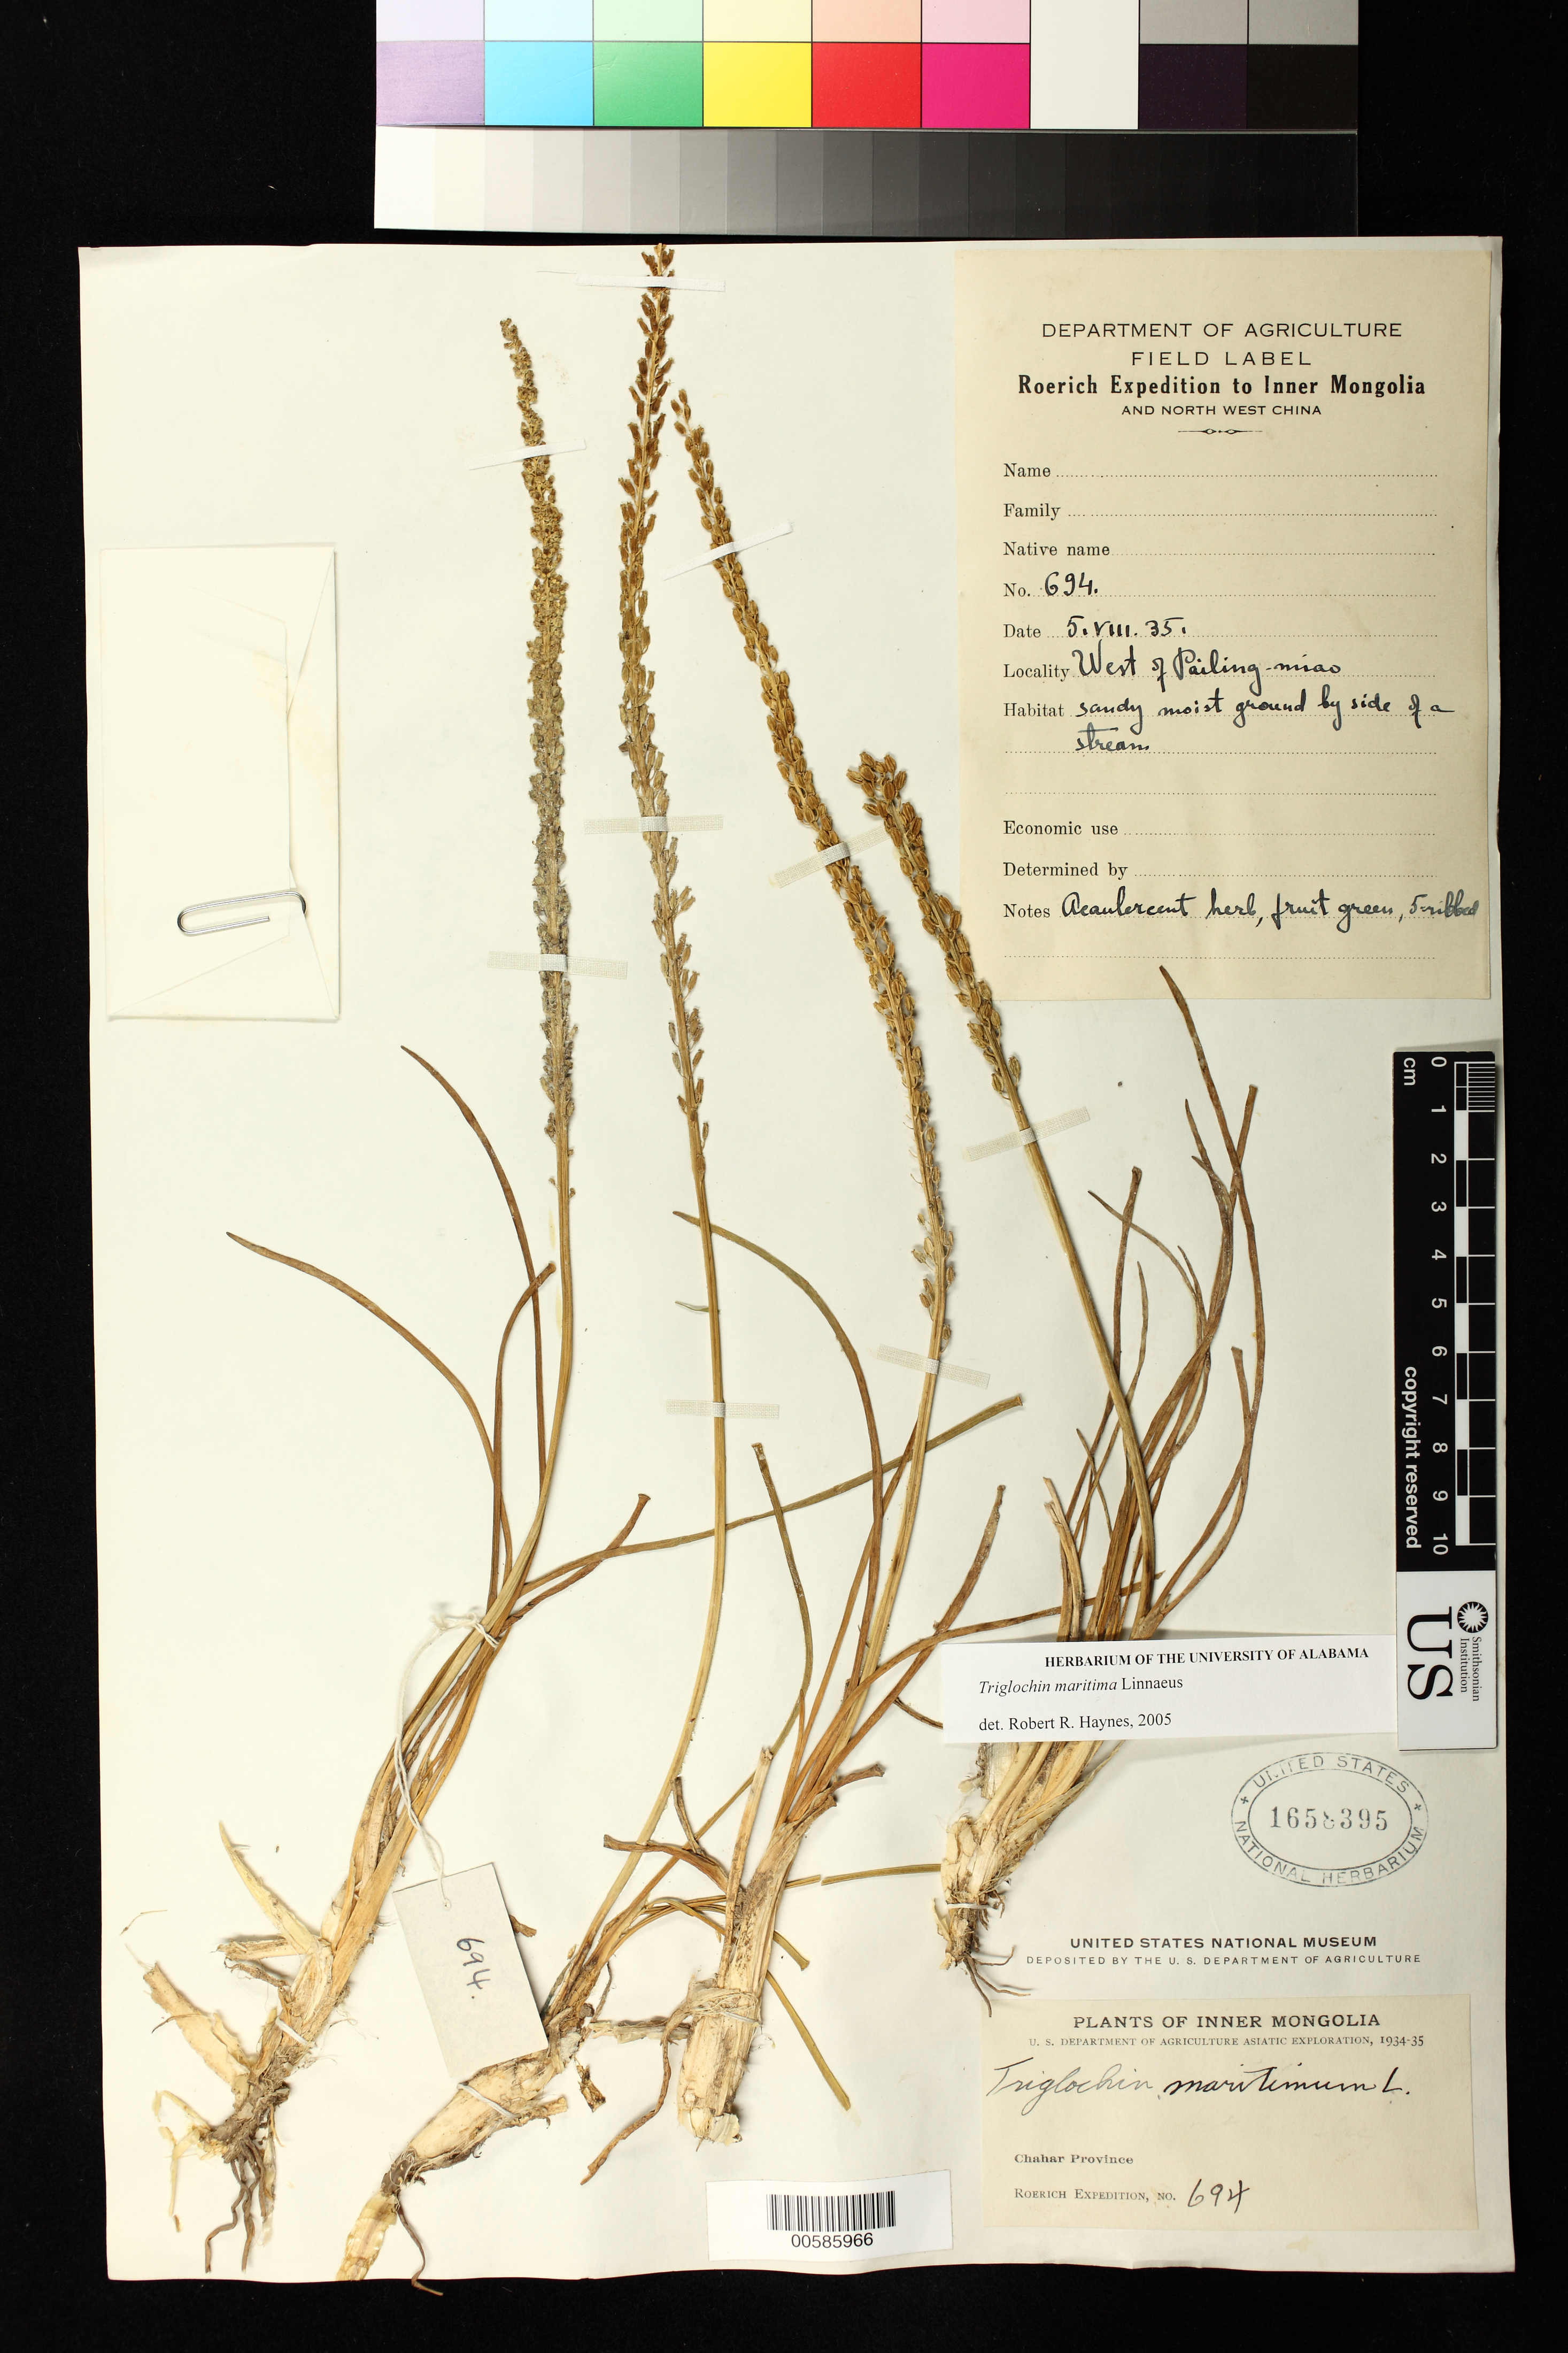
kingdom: Plantae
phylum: Tracheophyta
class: Liliopsida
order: Alismatales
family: Juncaginaceae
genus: Triglochin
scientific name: Triglochin maritima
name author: L.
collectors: -. Roerich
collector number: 694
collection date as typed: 05 Aug 1935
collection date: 1935-08-05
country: China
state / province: Nei Monggol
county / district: Chahar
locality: W of Pailing misao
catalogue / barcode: US 1658395